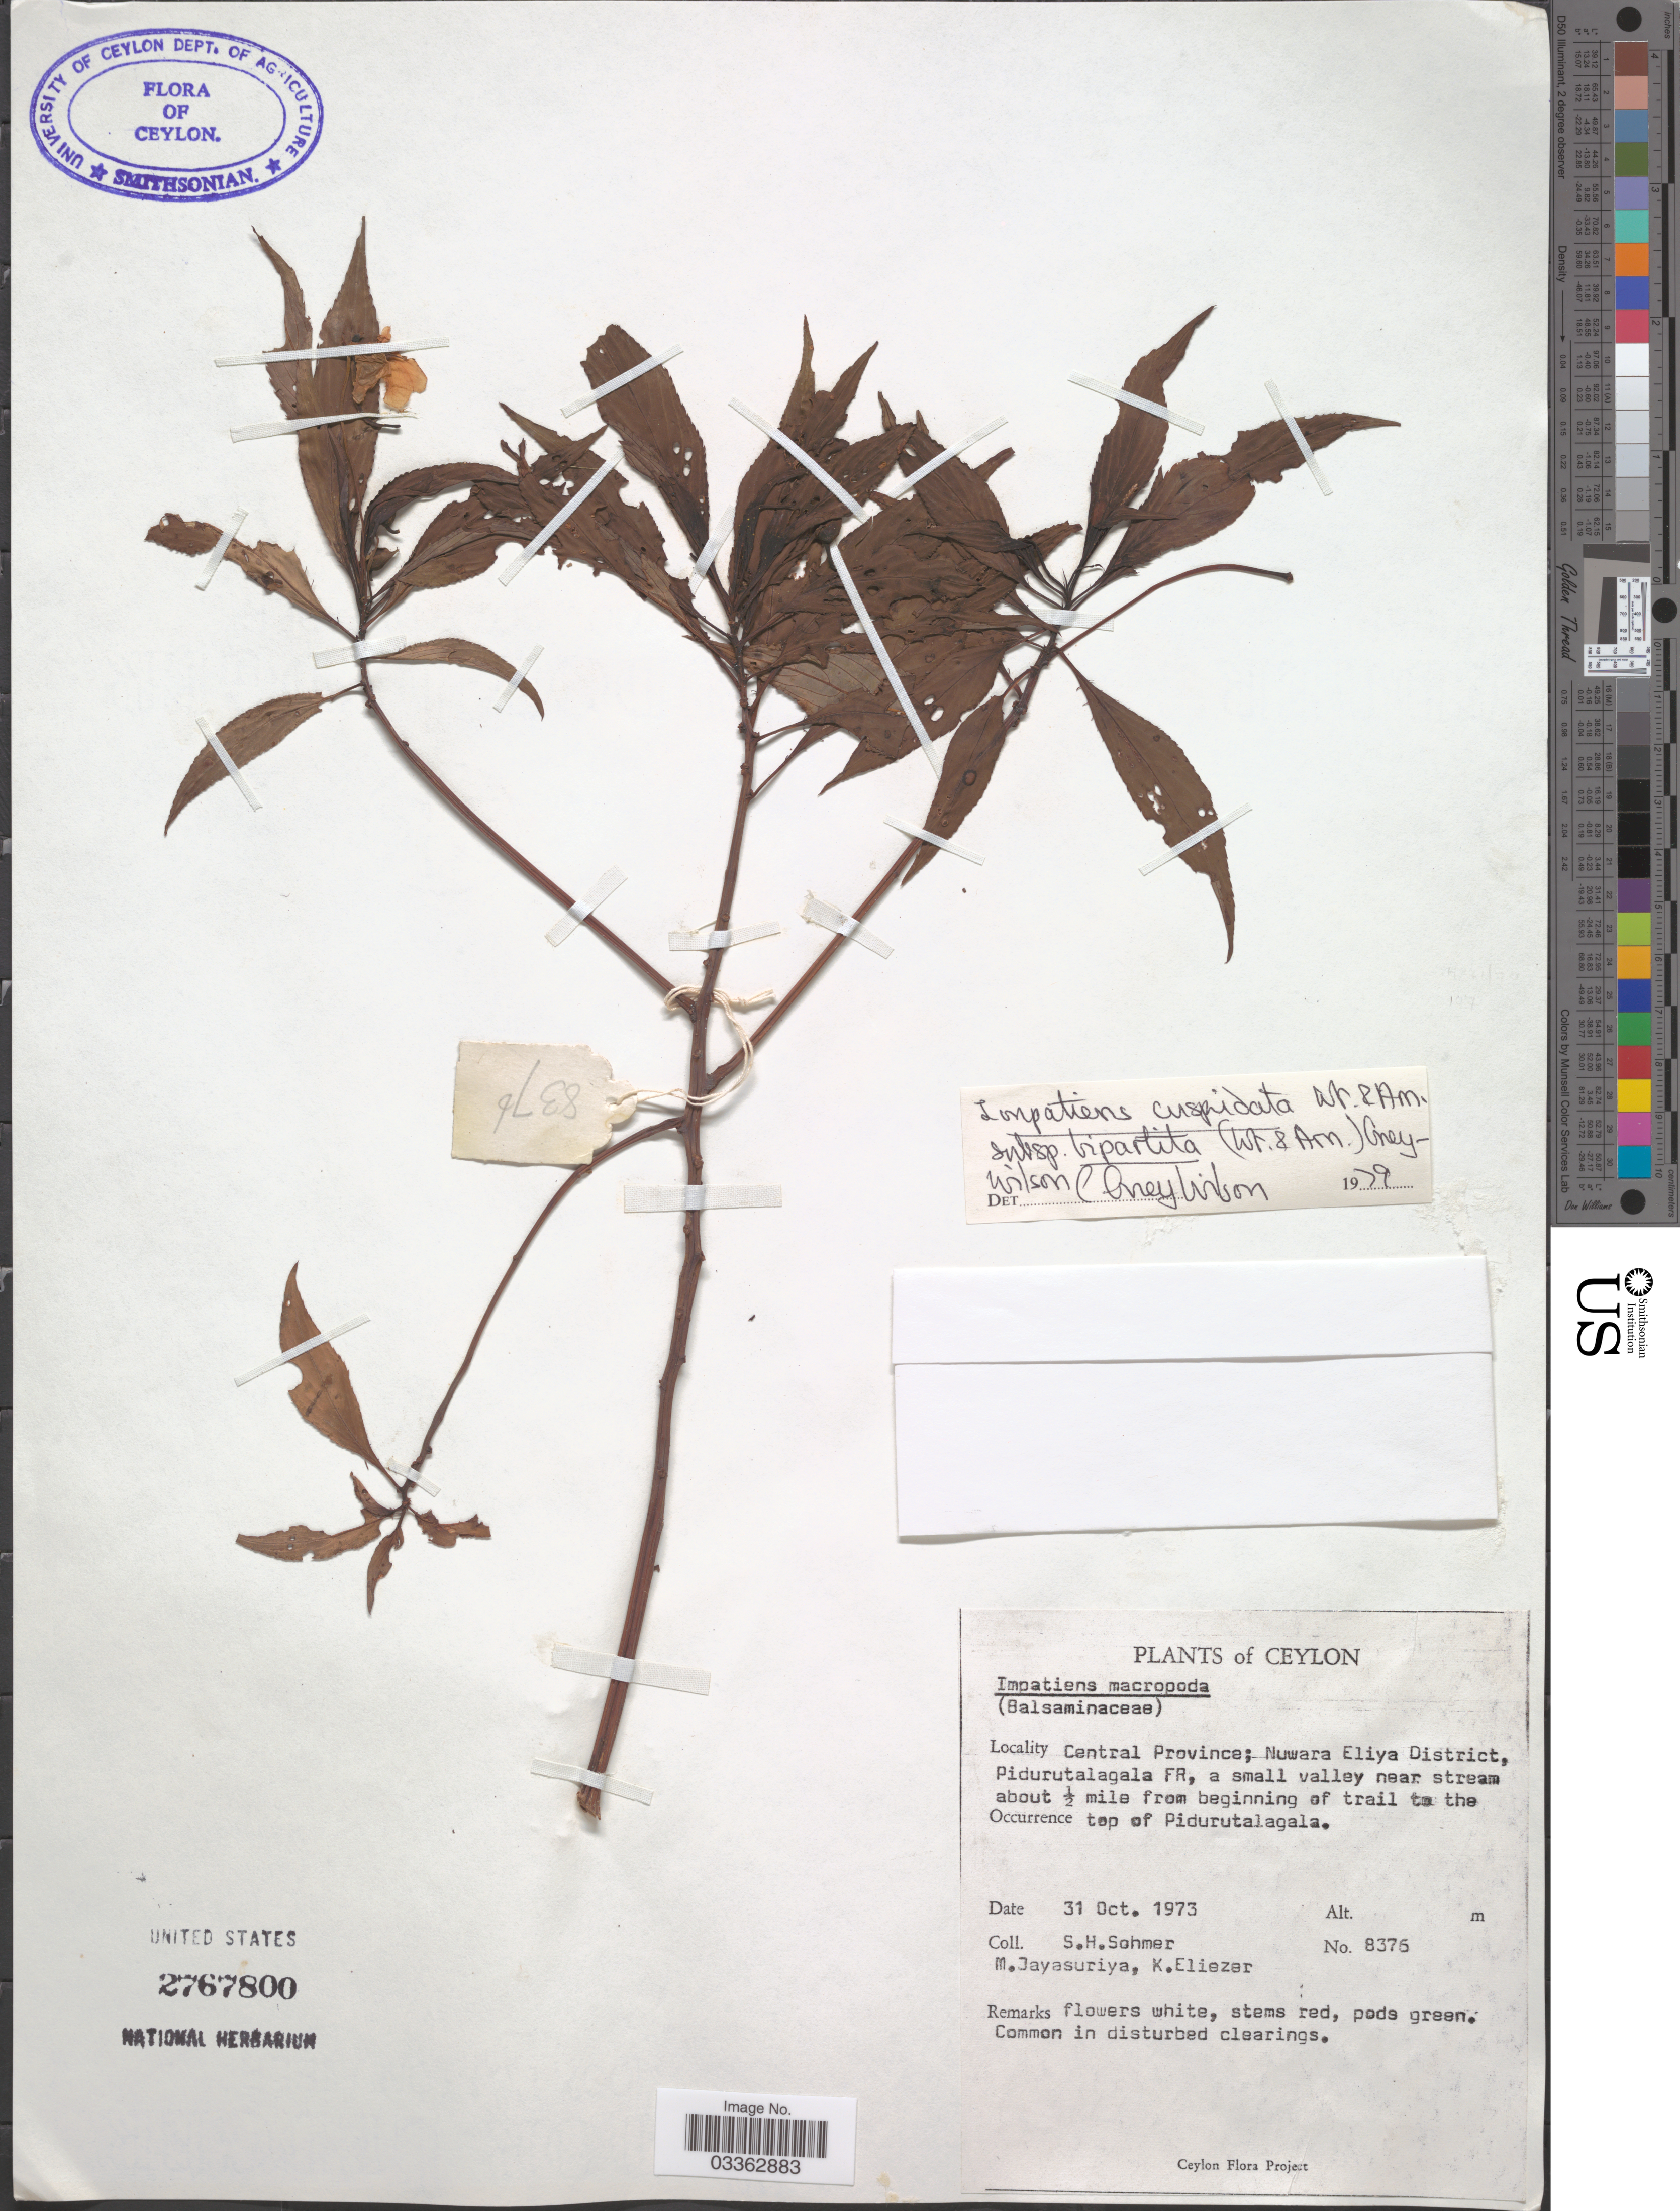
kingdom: Plantae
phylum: Tracheophyta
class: Magnoliopsida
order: Ericales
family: Balsaminaceae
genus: Impatiens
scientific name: Impatiens cuspidata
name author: Wight & Arn.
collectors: S. H. Sohmer, M. Jayasuriya & K. Eliezer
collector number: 8376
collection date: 1973-10-31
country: Sri Lanka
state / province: Central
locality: Ceylon. Nuwara Eliya District, Pidurutalagala FR, a small valley near stream about ½ mile from beginning of trail to the top of Pidurutalagala.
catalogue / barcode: US 2767800